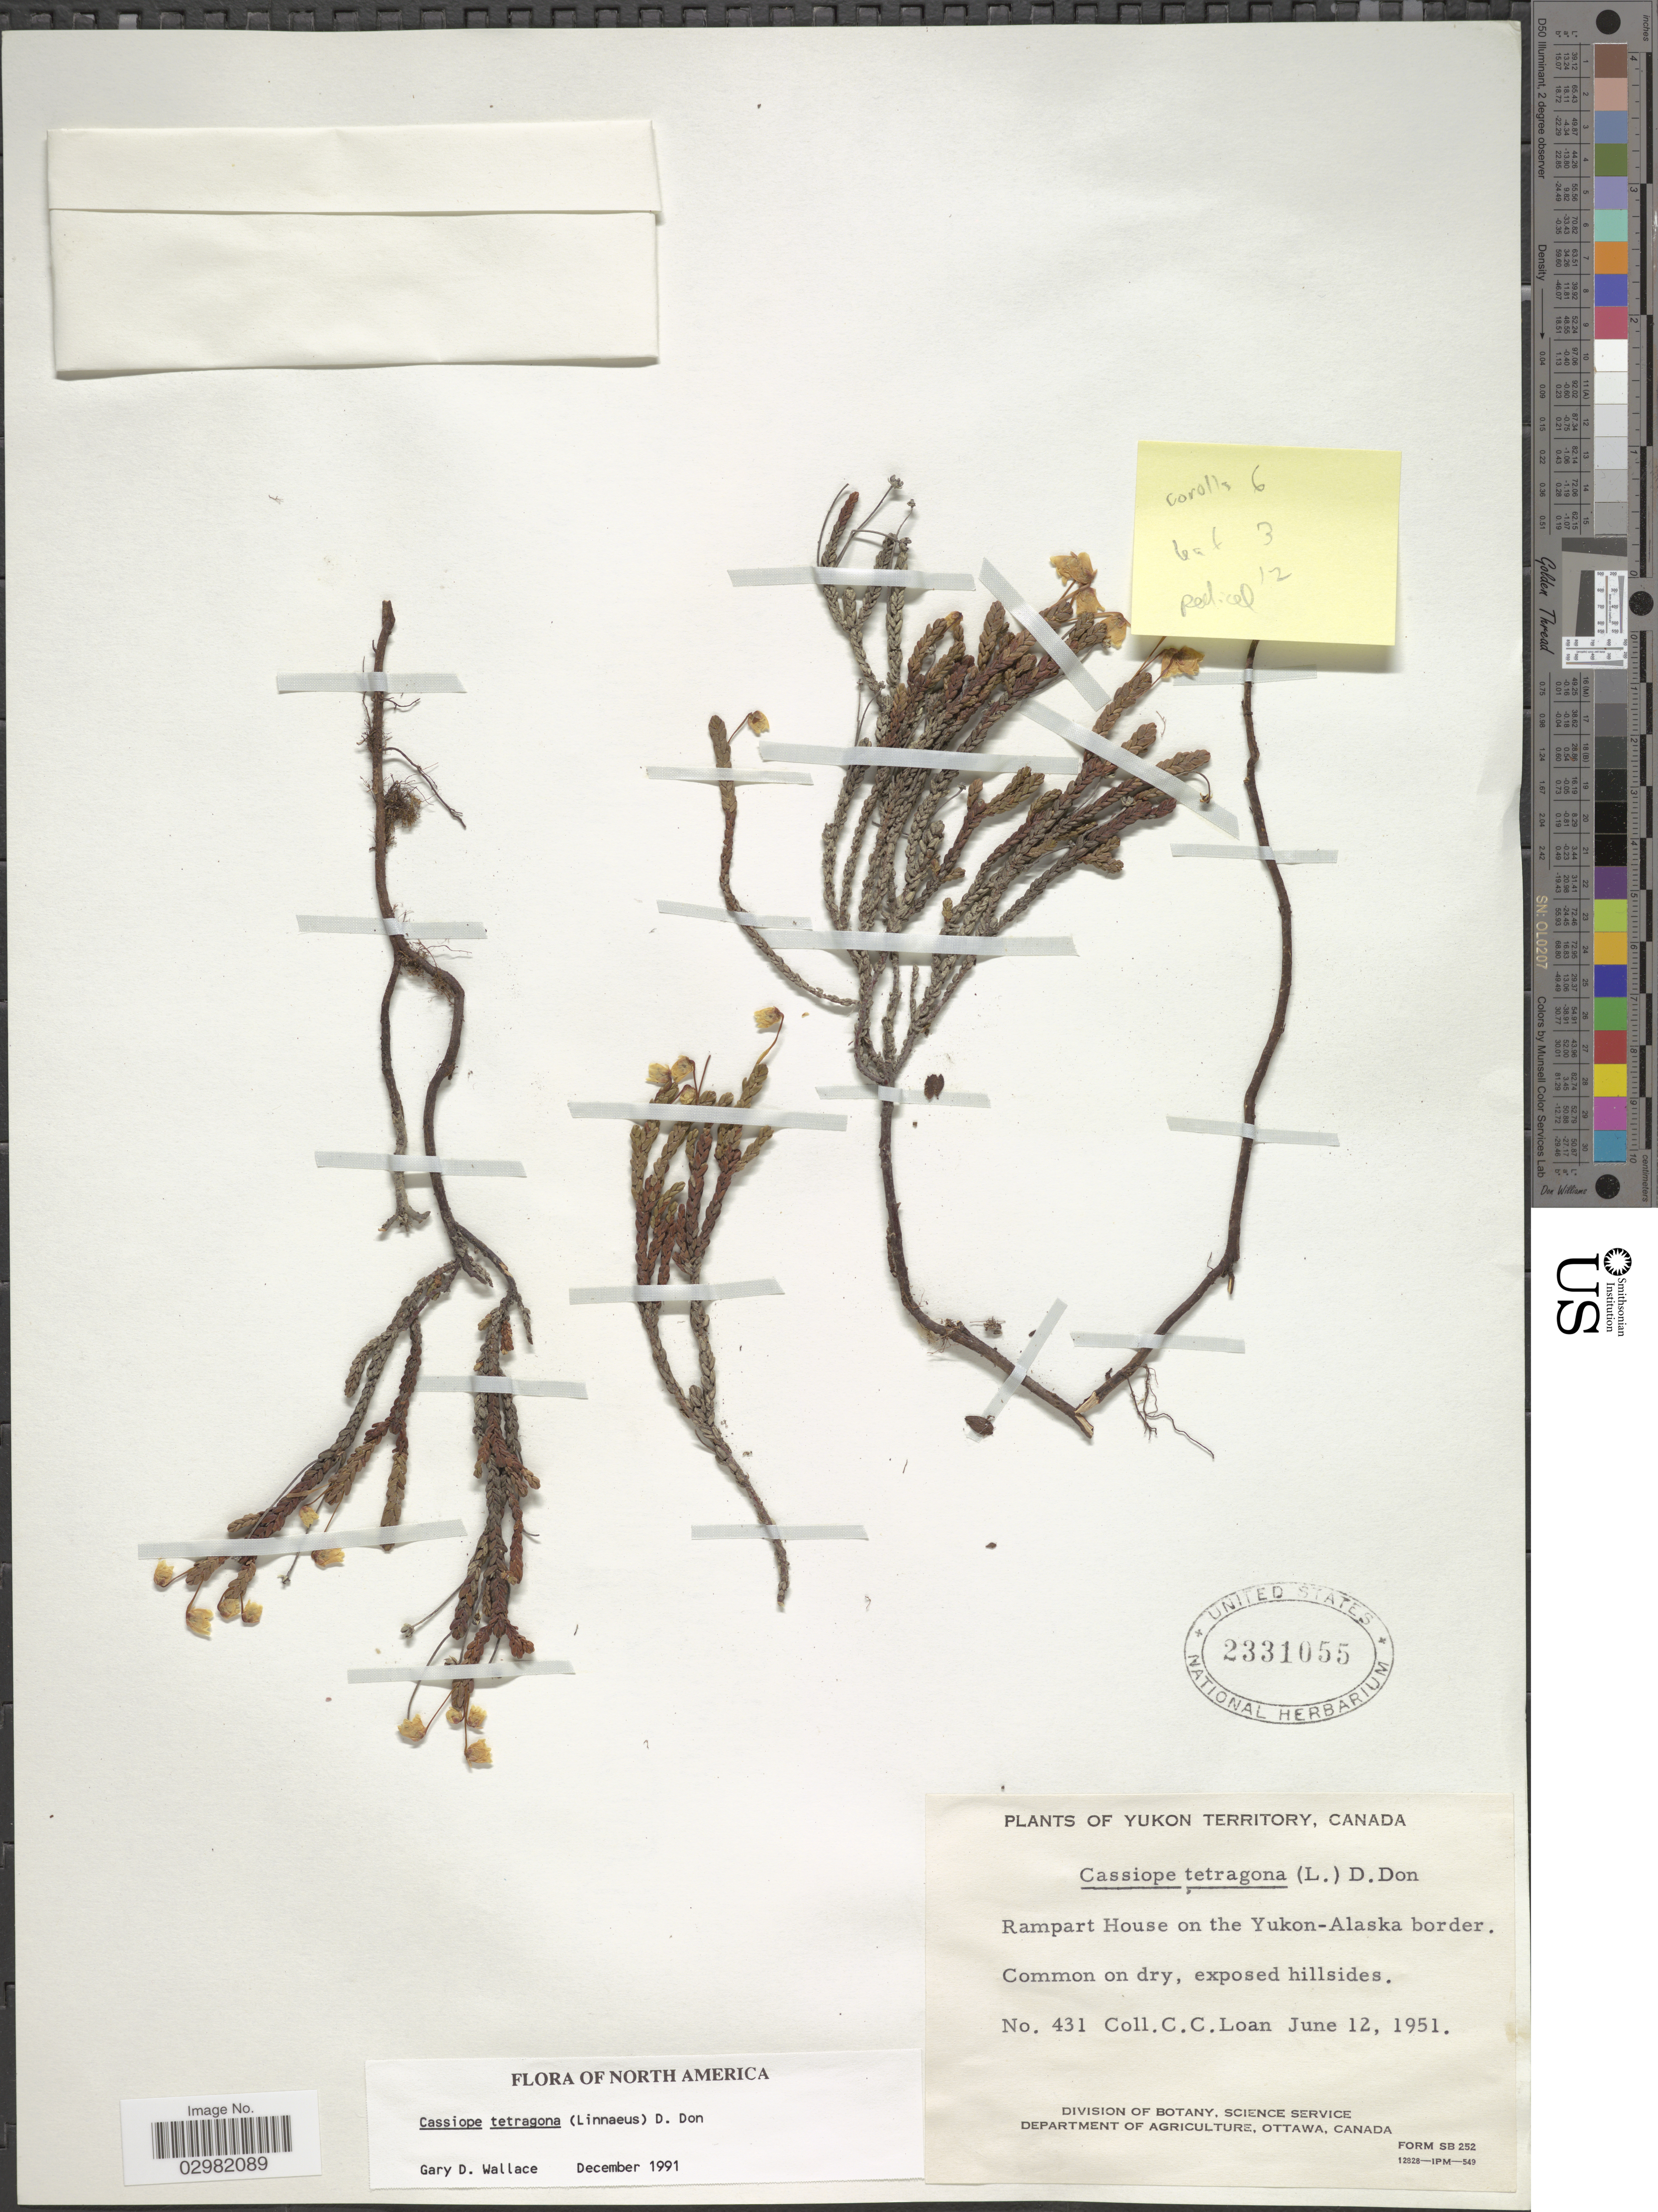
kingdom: Plantae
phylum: Tracheophyta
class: Magnoliopsida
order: Ericales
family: Ericaceae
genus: Cassiope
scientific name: Cassiope tetragona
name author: (L.) D. Don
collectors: C. Loan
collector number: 431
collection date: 1951-06-12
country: Canada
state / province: Yukon Territory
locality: Rampart House on the Yukon-Alaska border.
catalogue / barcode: US 2331055